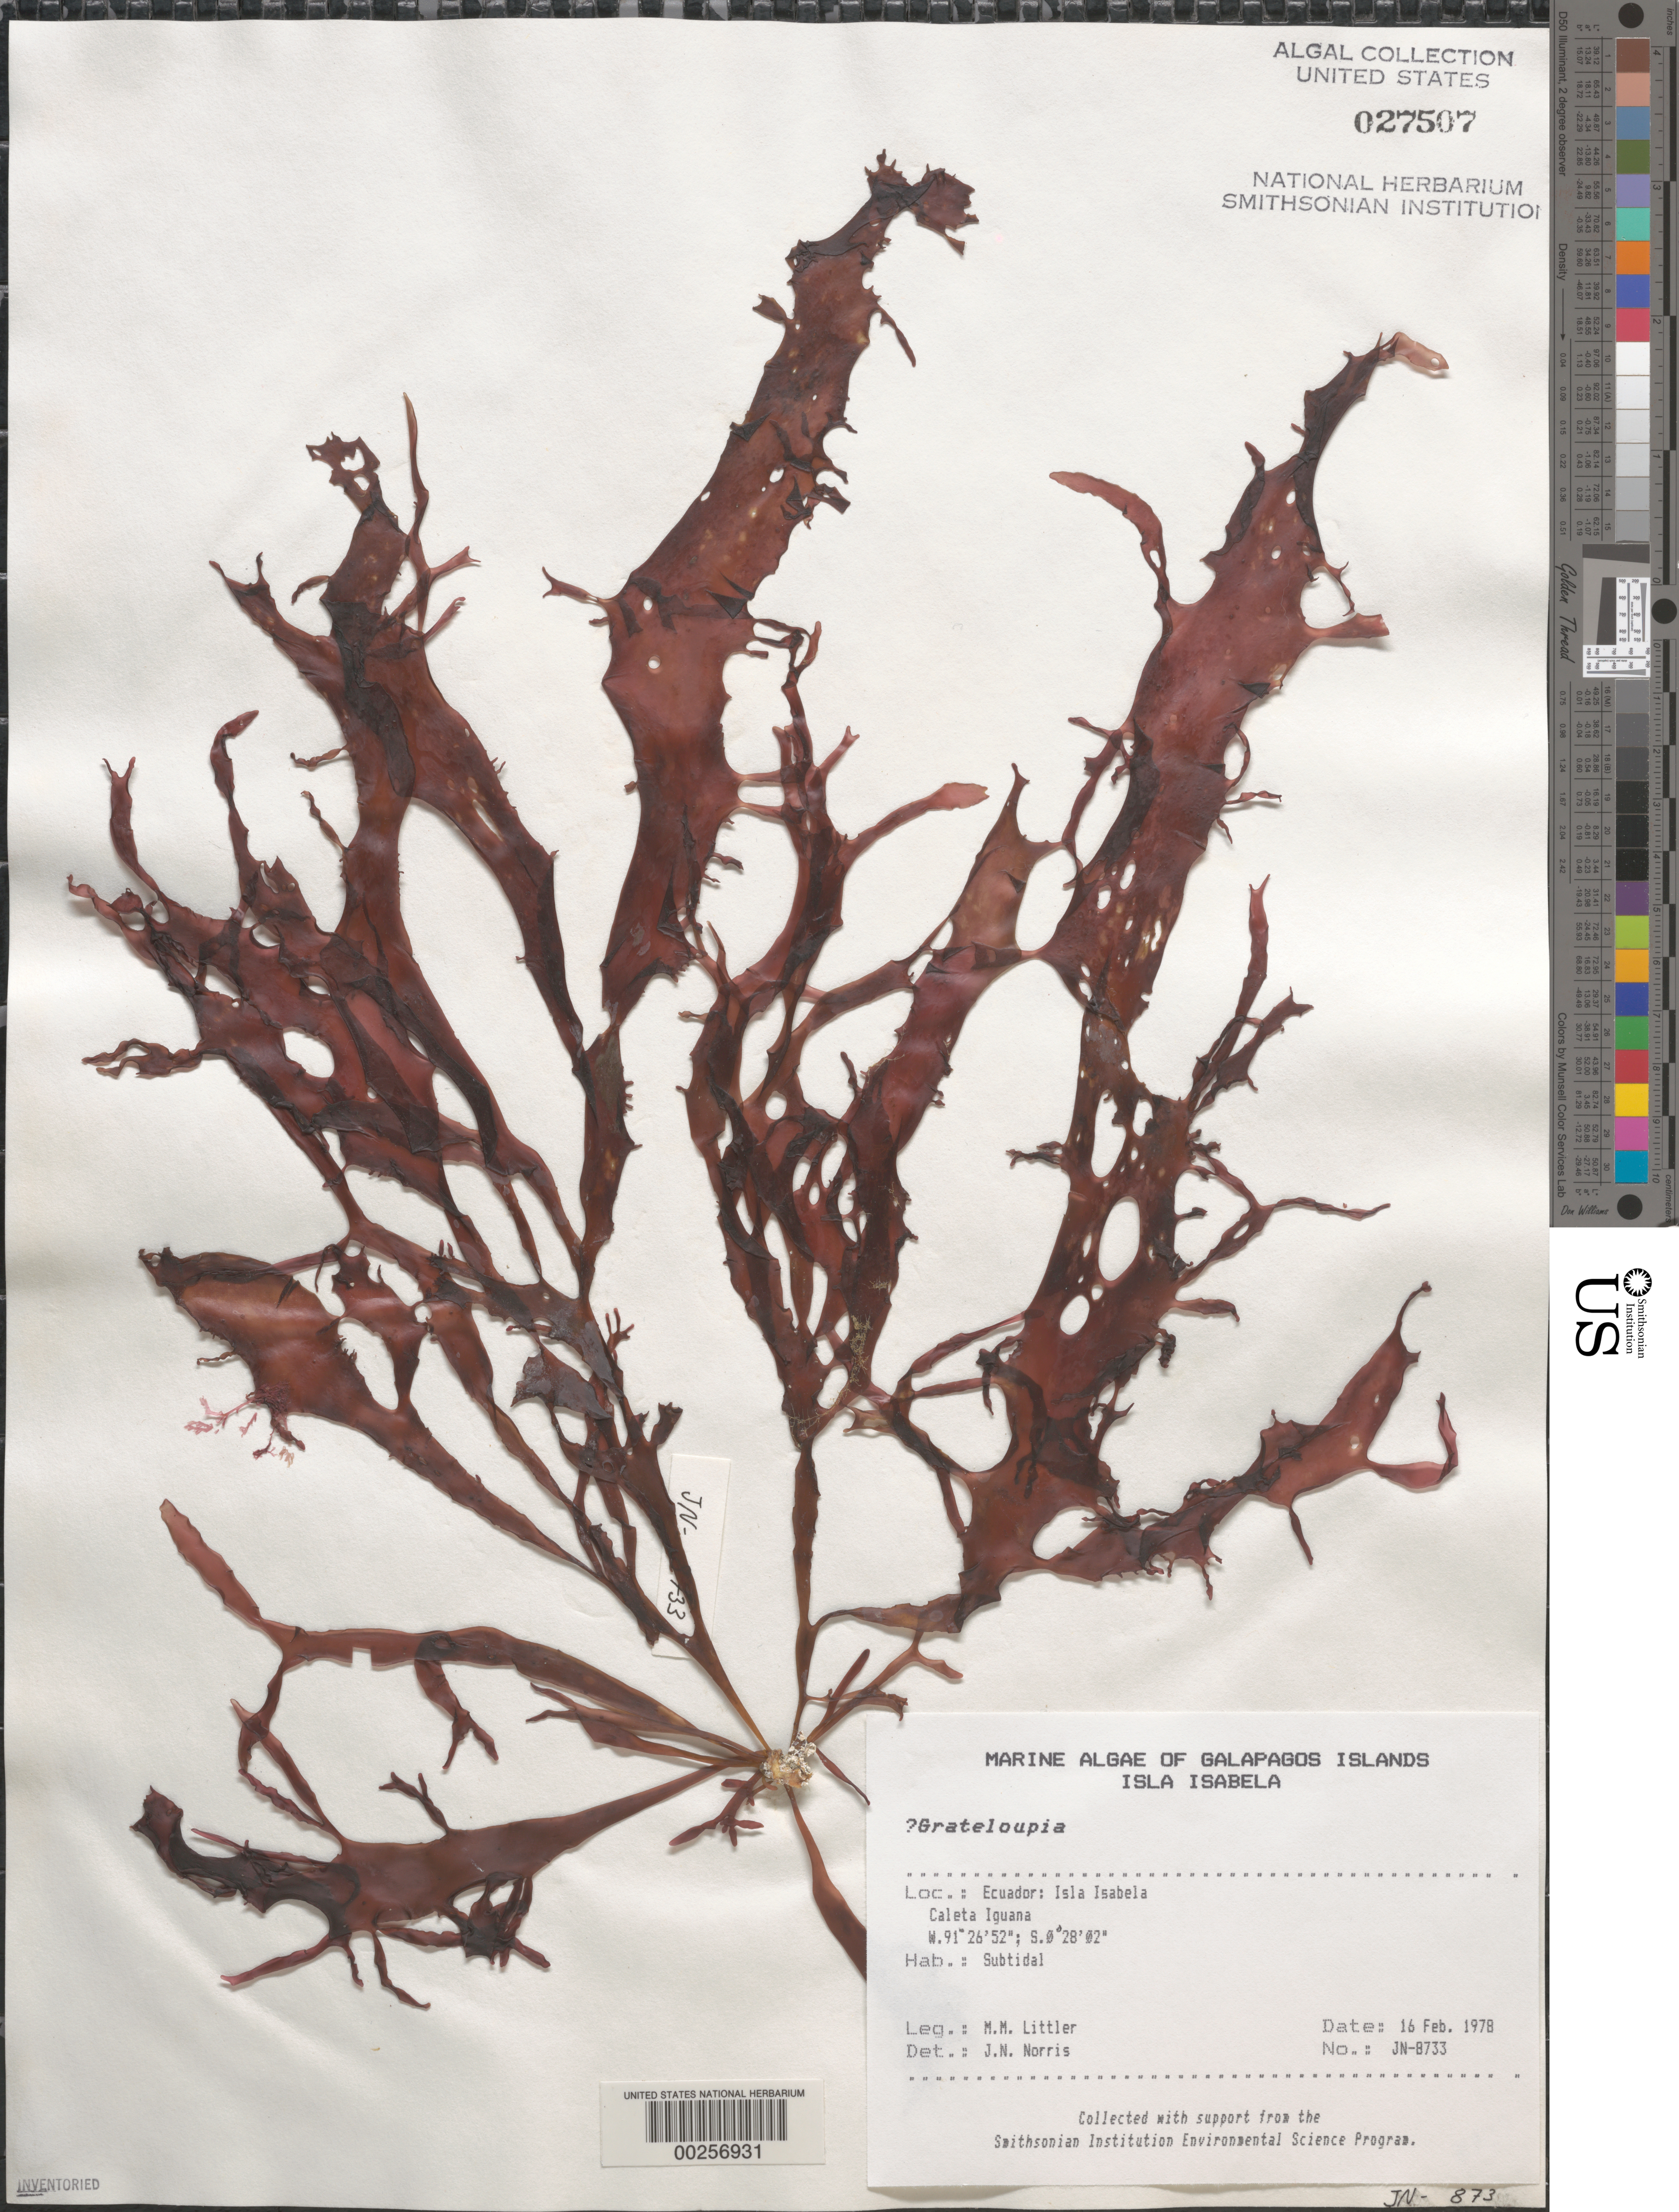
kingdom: Plantae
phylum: Rhodophyta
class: Florideophyceae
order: Halymeniales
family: Halymeniaceae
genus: Grateloupia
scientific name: Grateloupia sp.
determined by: Norris, James N.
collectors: M. M. Littler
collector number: Jn-8733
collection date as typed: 16 Feb 1978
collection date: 1978-02-16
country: Ecuador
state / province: Colón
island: Isabela [Albemarle]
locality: Caleta Iguana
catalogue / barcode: US 27507